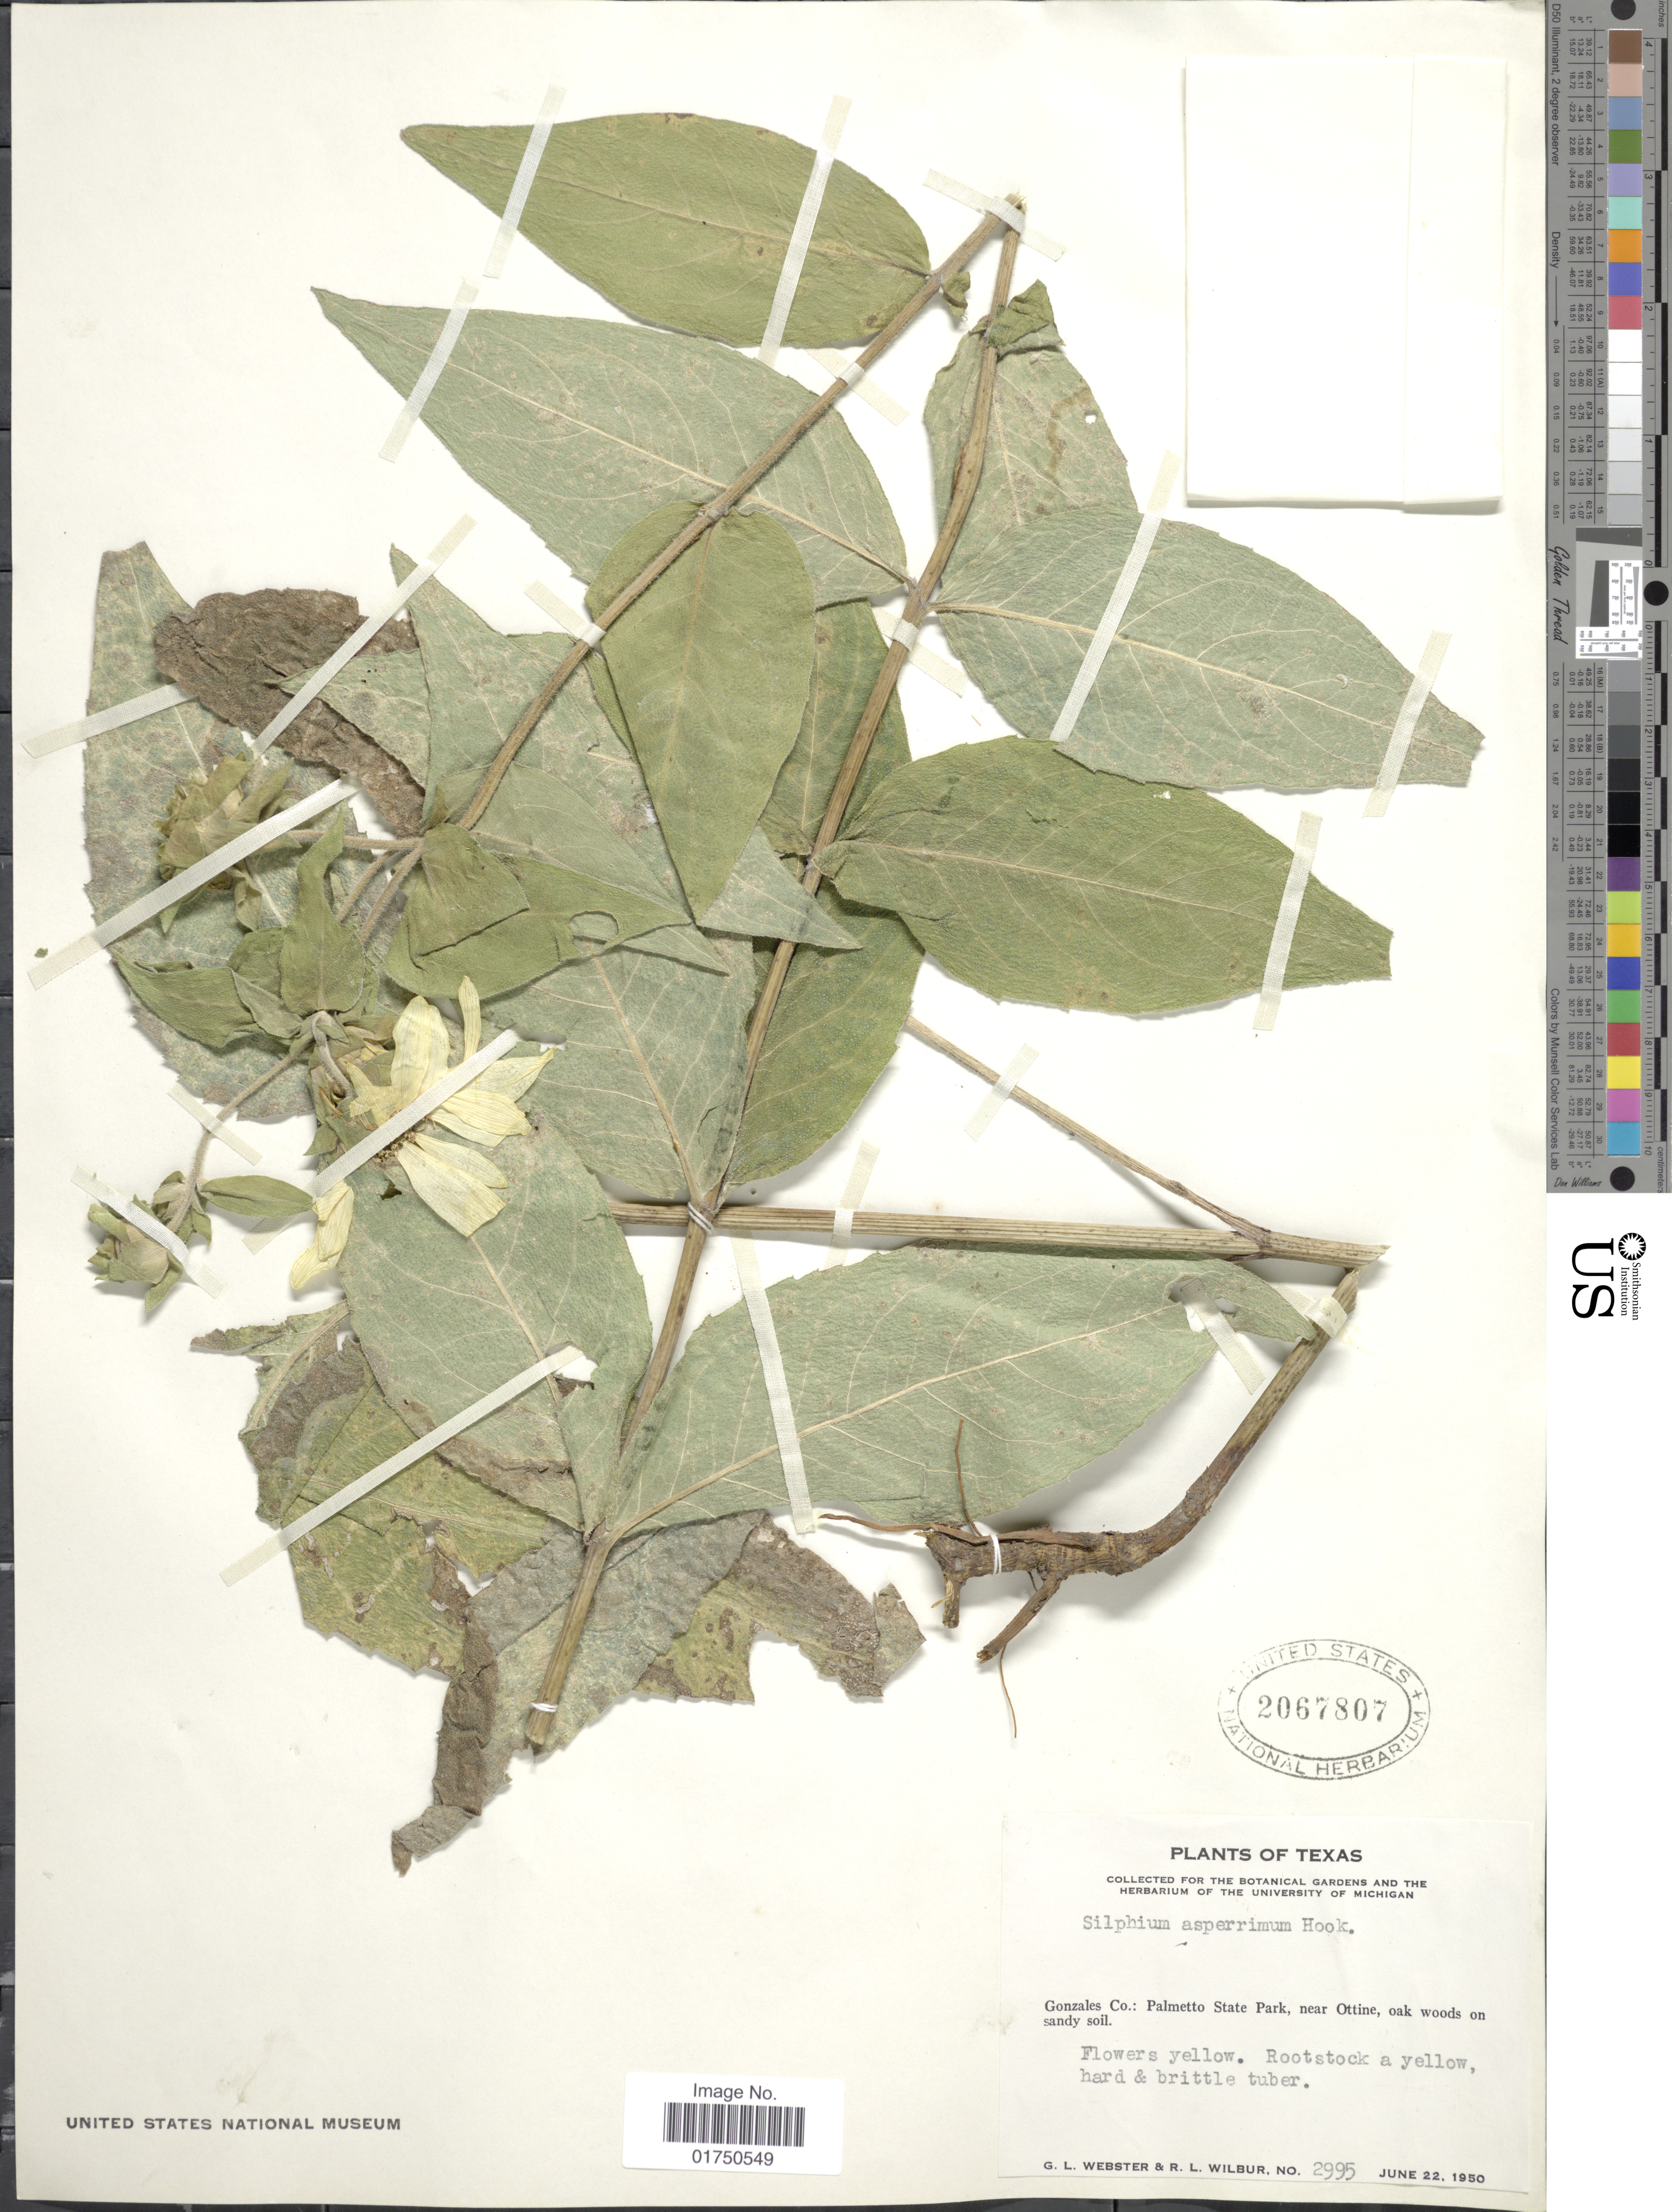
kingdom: Plantae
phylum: Tracheophyta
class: Magnoliopsida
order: Asterales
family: Asteraceae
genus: Silphium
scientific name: Silphium asperrimum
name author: Hook.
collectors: G. L. Webster & R. L. Wilbur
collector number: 2995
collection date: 1950-06-22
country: United States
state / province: Texas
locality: Gonzales Co.: Palmetto State Park, near Ottine, oak woods on sandy soil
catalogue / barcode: US 2067807